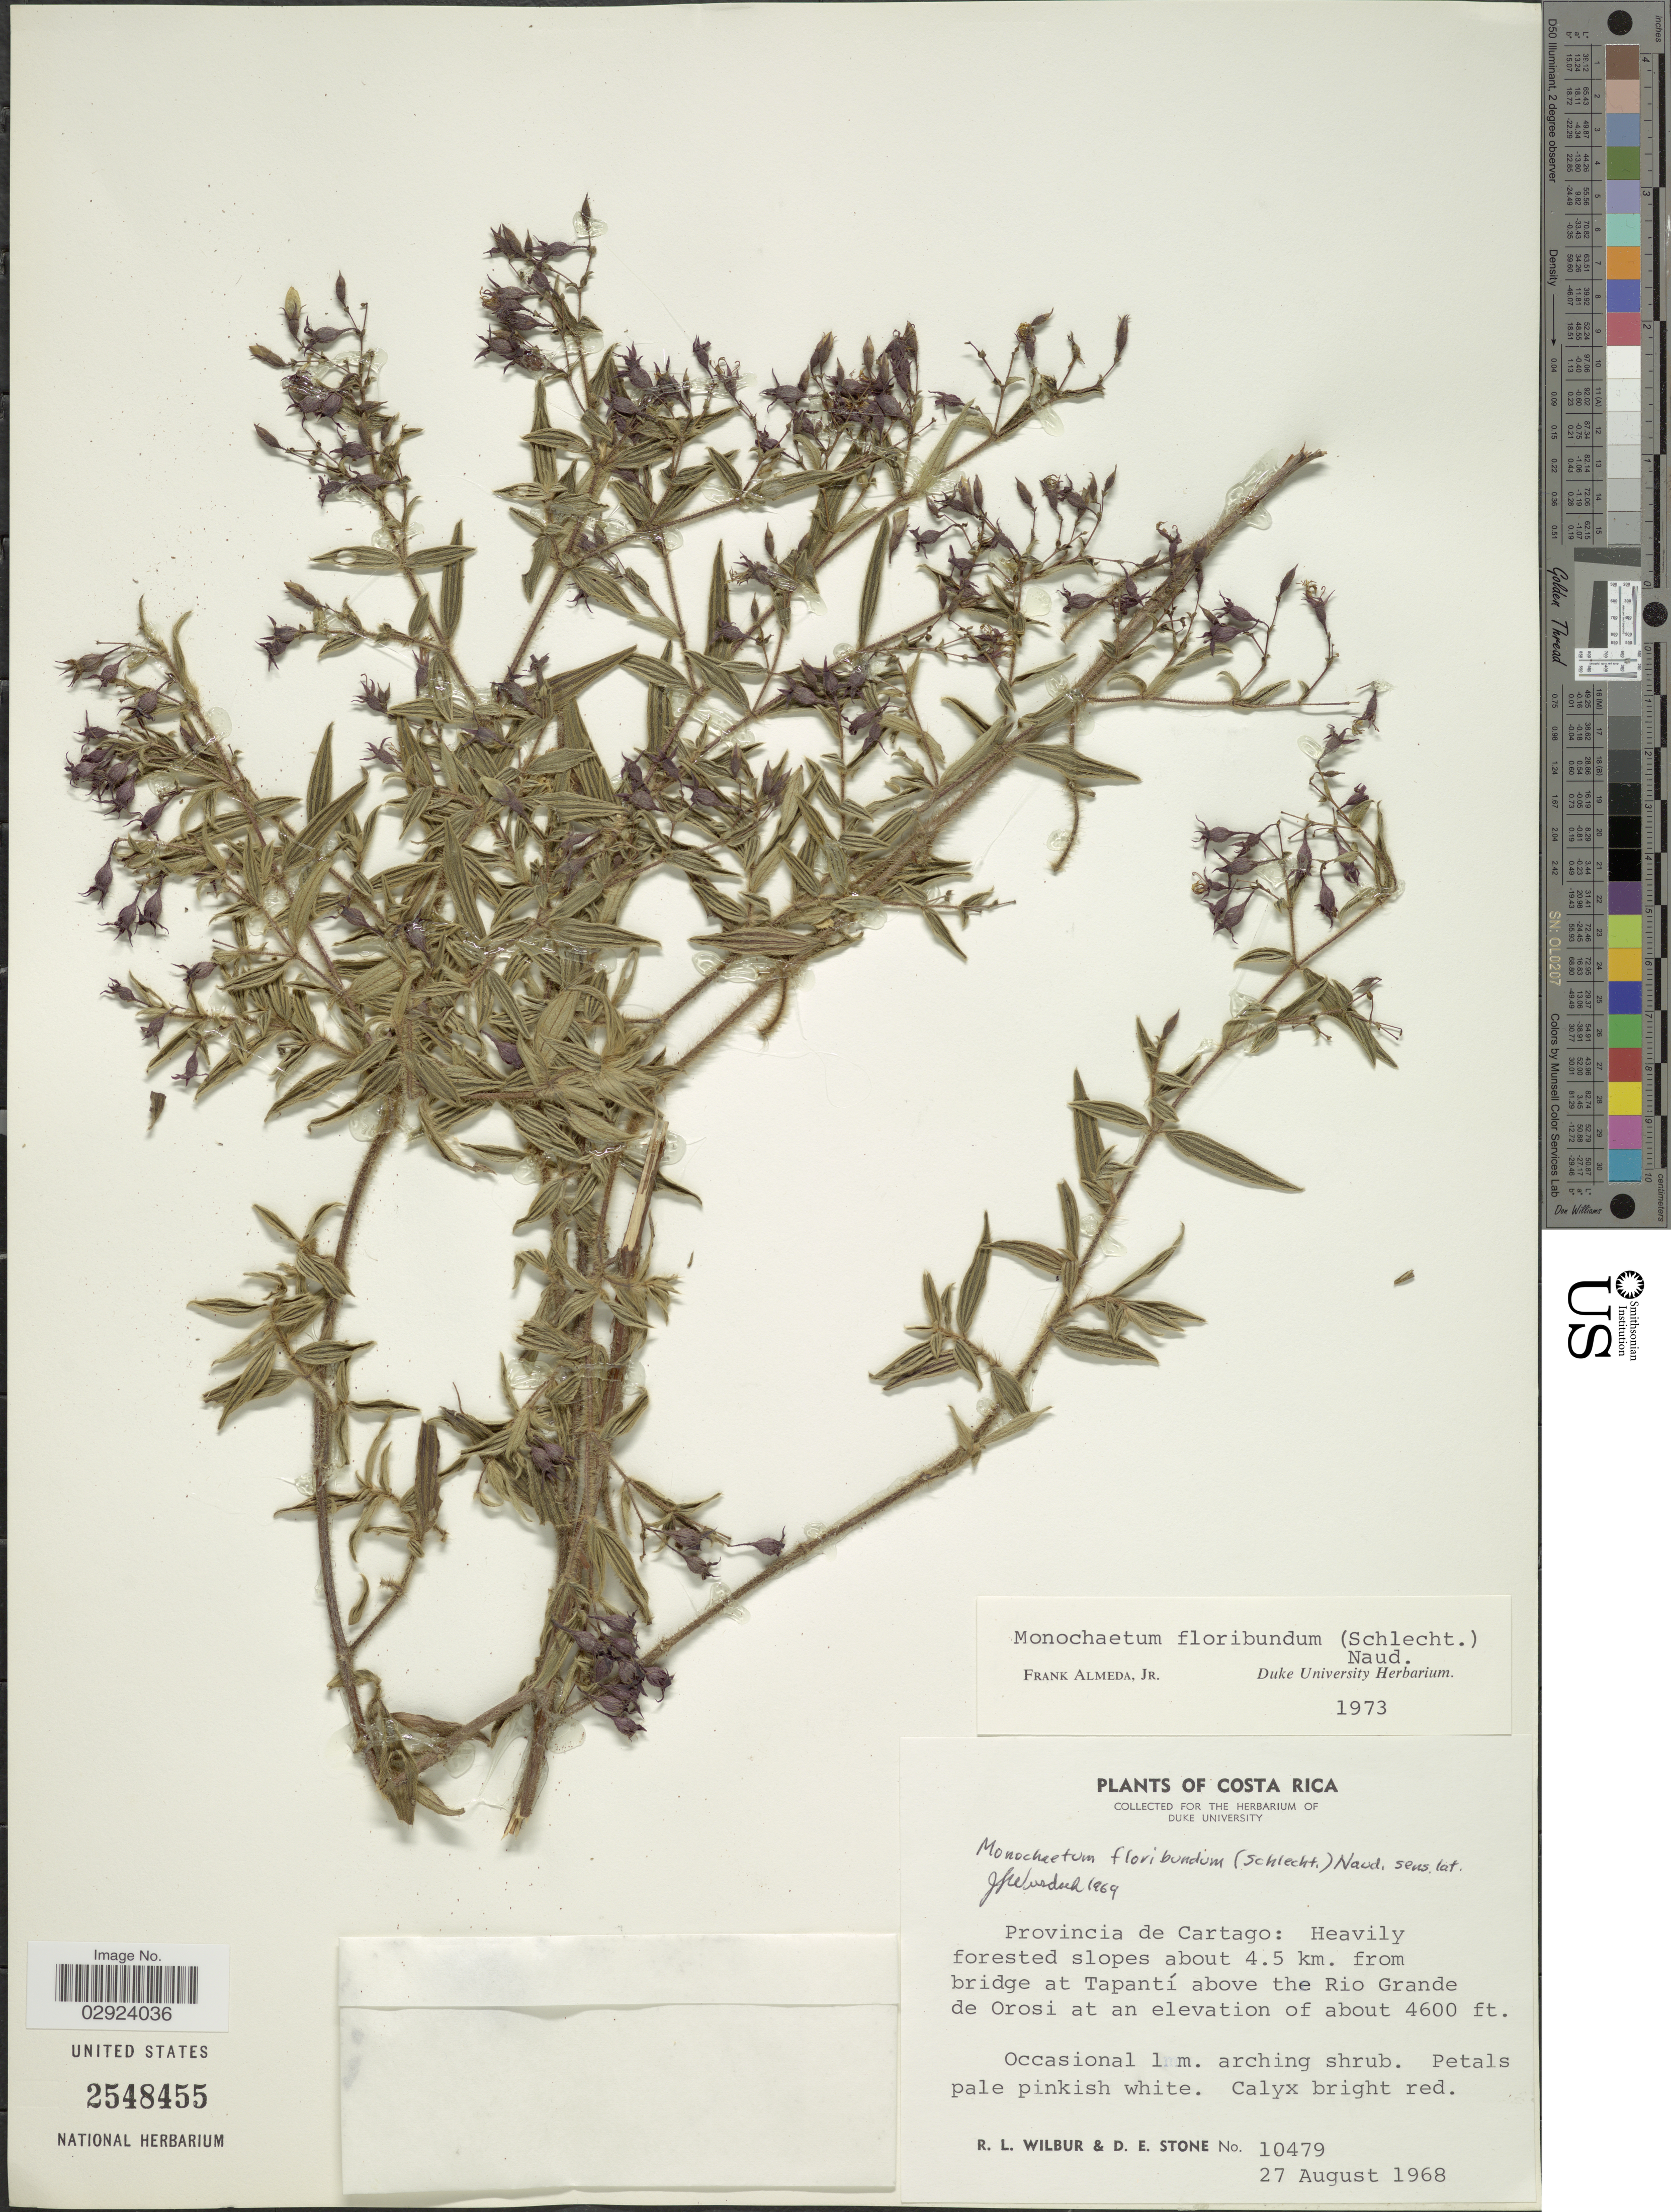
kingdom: Plantae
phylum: Tracheophyta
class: Magnoliopsida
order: Myrtales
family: Melastomataceae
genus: Monochaetum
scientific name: Monochaetum floribundum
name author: (Schltdl.) Naudin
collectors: R. L. Wilbur & D. E. Stone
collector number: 10479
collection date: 1968-08-27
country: Costa Rica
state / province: Cartago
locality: Heavily forested slopes about 4.5 km. from bridge at Tapantí above the Rio Grande de Orosi.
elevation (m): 1402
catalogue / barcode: US 2548455